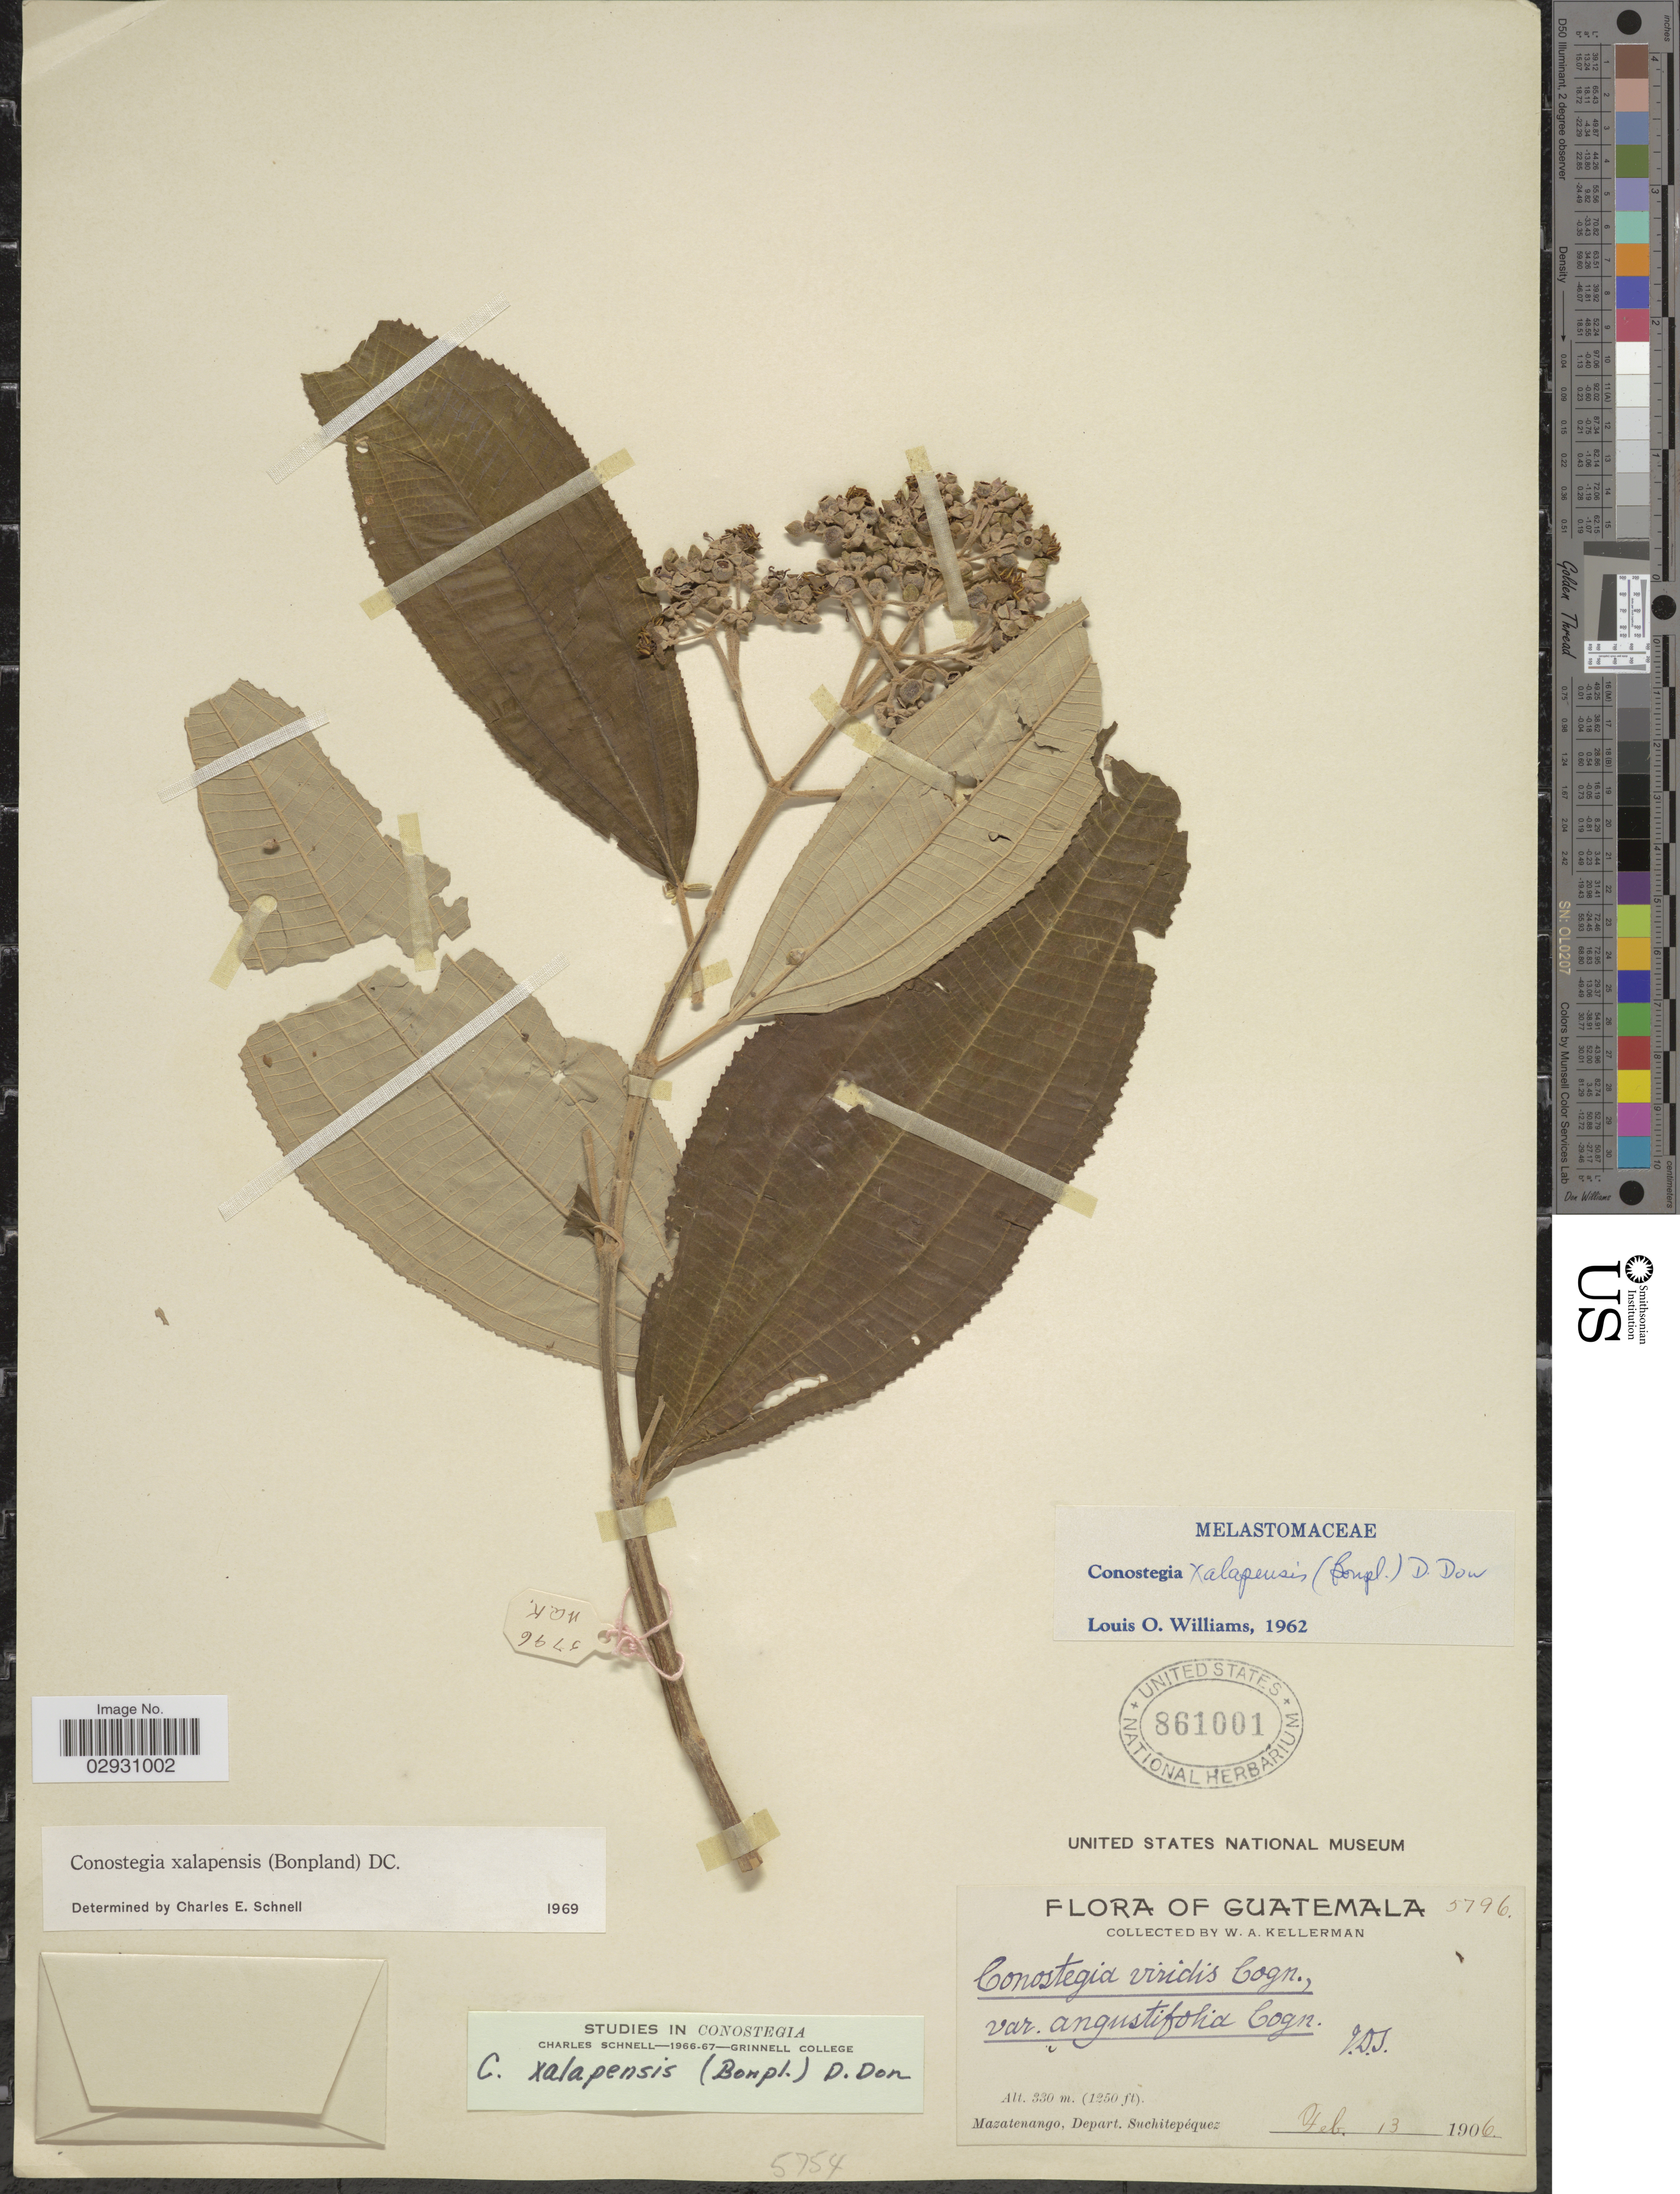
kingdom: Plantae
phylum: Tracheophyta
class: Magnoliopsida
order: Myrtales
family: Melastomataceae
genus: Conostegia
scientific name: Conostegia quadrangularis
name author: Schltdl. ex Steud.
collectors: W. Kellerman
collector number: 5796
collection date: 1906-02-13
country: Guatemala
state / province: Suchitepéquez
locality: Mazatenango, Depart. Suchitepéquez.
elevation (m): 330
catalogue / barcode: US 861001